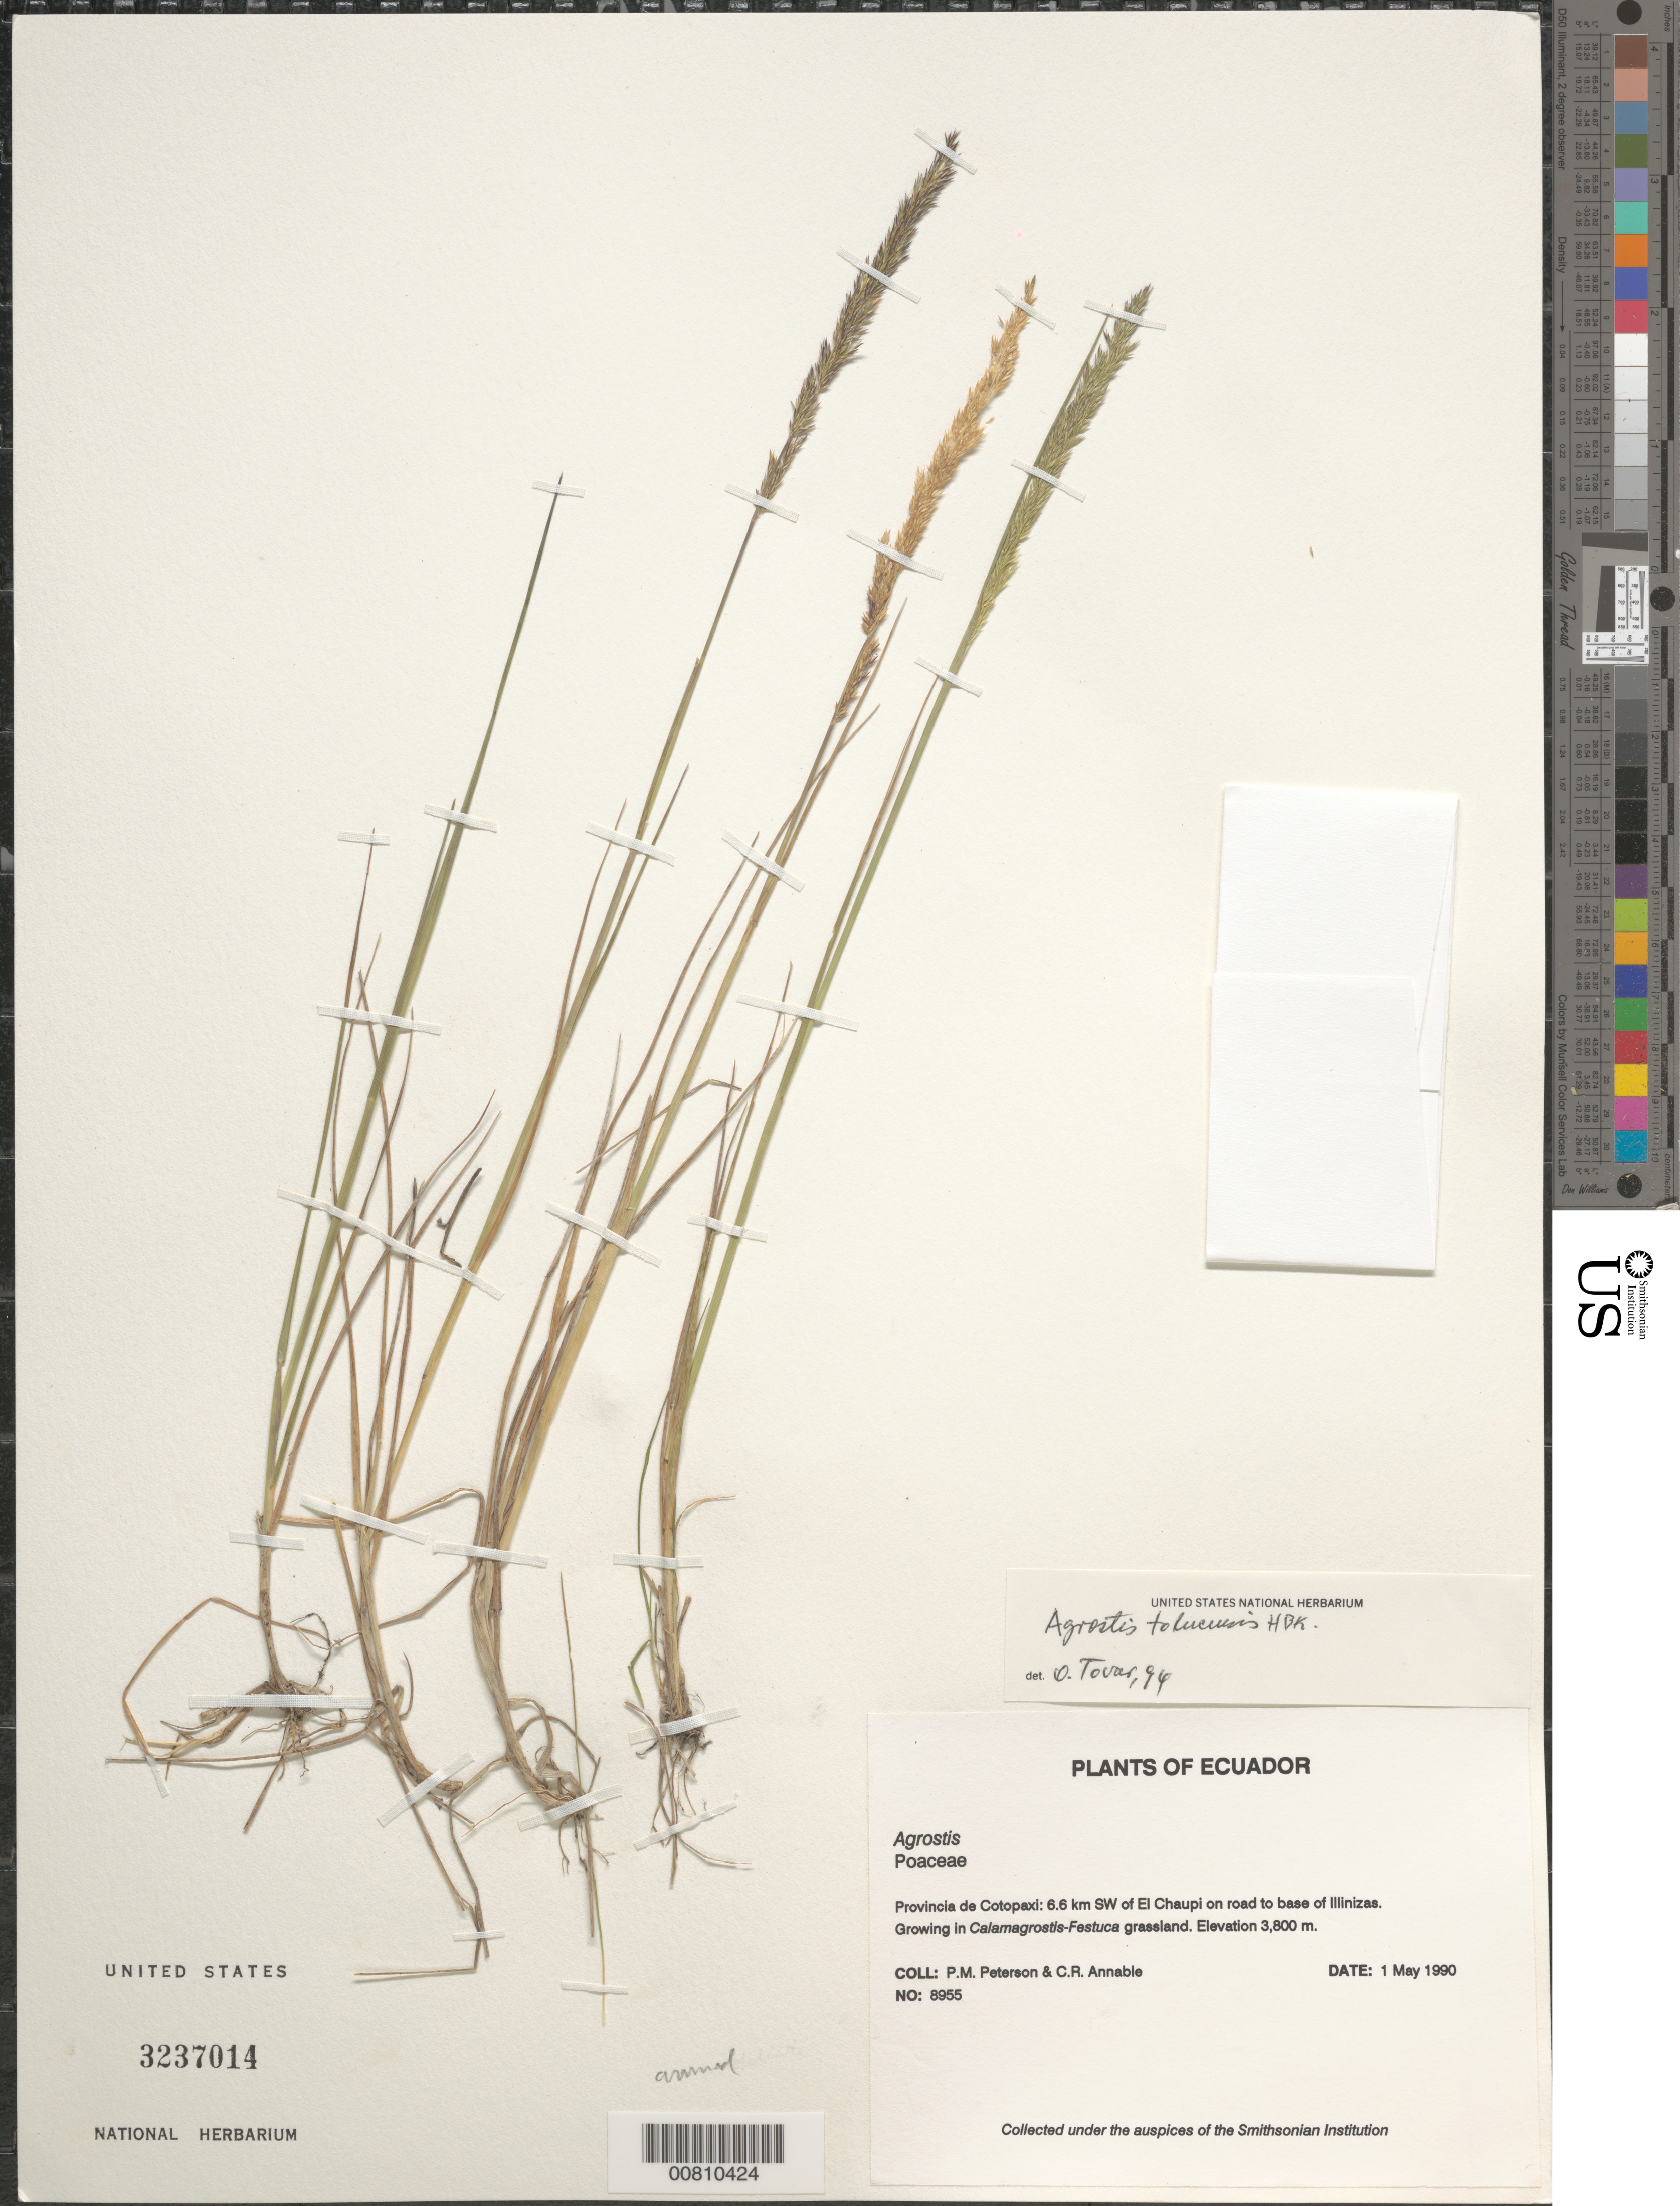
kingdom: Plantae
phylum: Tracheophyta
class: Liliopsida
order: Poales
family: Poaceae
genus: Agrostis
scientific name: Agrostis tolucensis Kunth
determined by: Tovar, Óscar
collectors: P. M. Peterson & C. R. Annable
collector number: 08955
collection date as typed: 01 May 1990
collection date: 1990-05-01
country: Ecuador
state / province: Cotopaxi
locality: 6.6 km SW of El Chaupi on road to base of Illinizas.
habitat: Growing in Calamagrostis-Festuca grassland.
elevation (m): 3800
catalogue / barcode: US 3237014